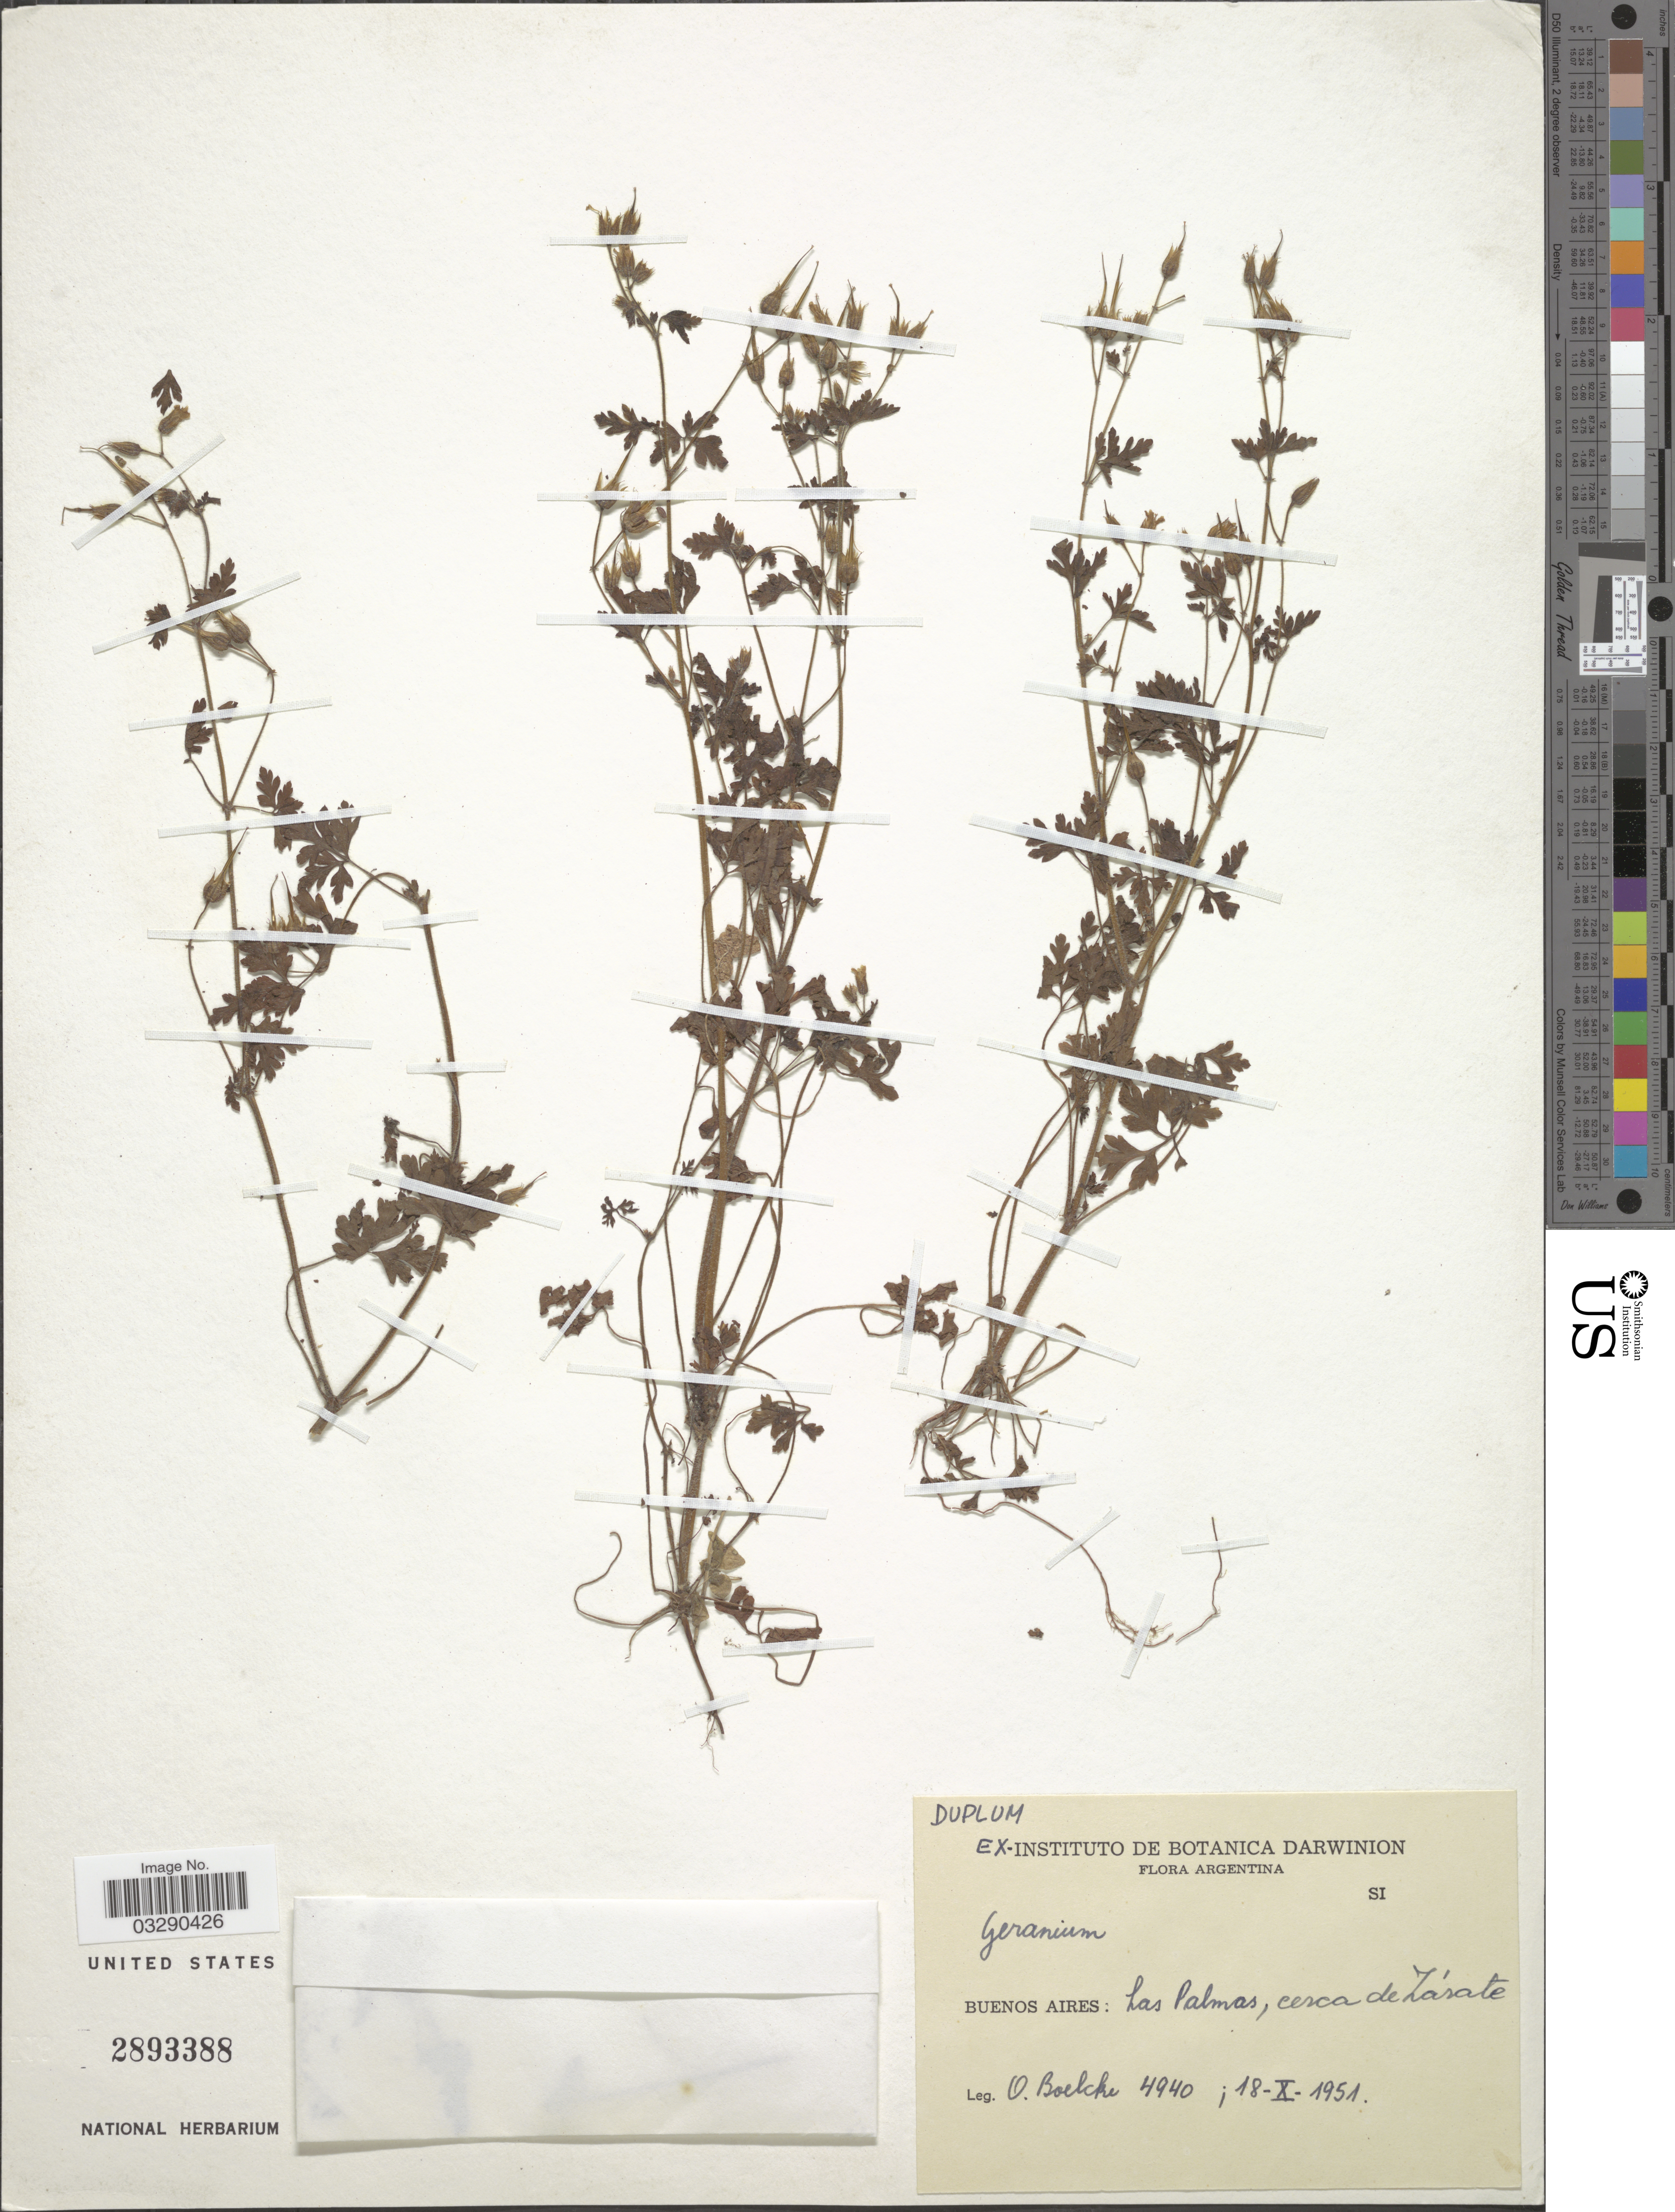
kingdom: Plantae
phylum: Tracheophyta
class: Magnoliopsida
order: Geraniales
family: Geraniaceae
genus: Geranium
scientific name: Geranium sp.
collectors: O. Boelcke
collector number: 4940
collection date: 1951-10-18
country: Argentina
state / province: Buenos Aires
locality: Las Palmas, cerca de Zárate.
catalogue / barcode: US 2893388